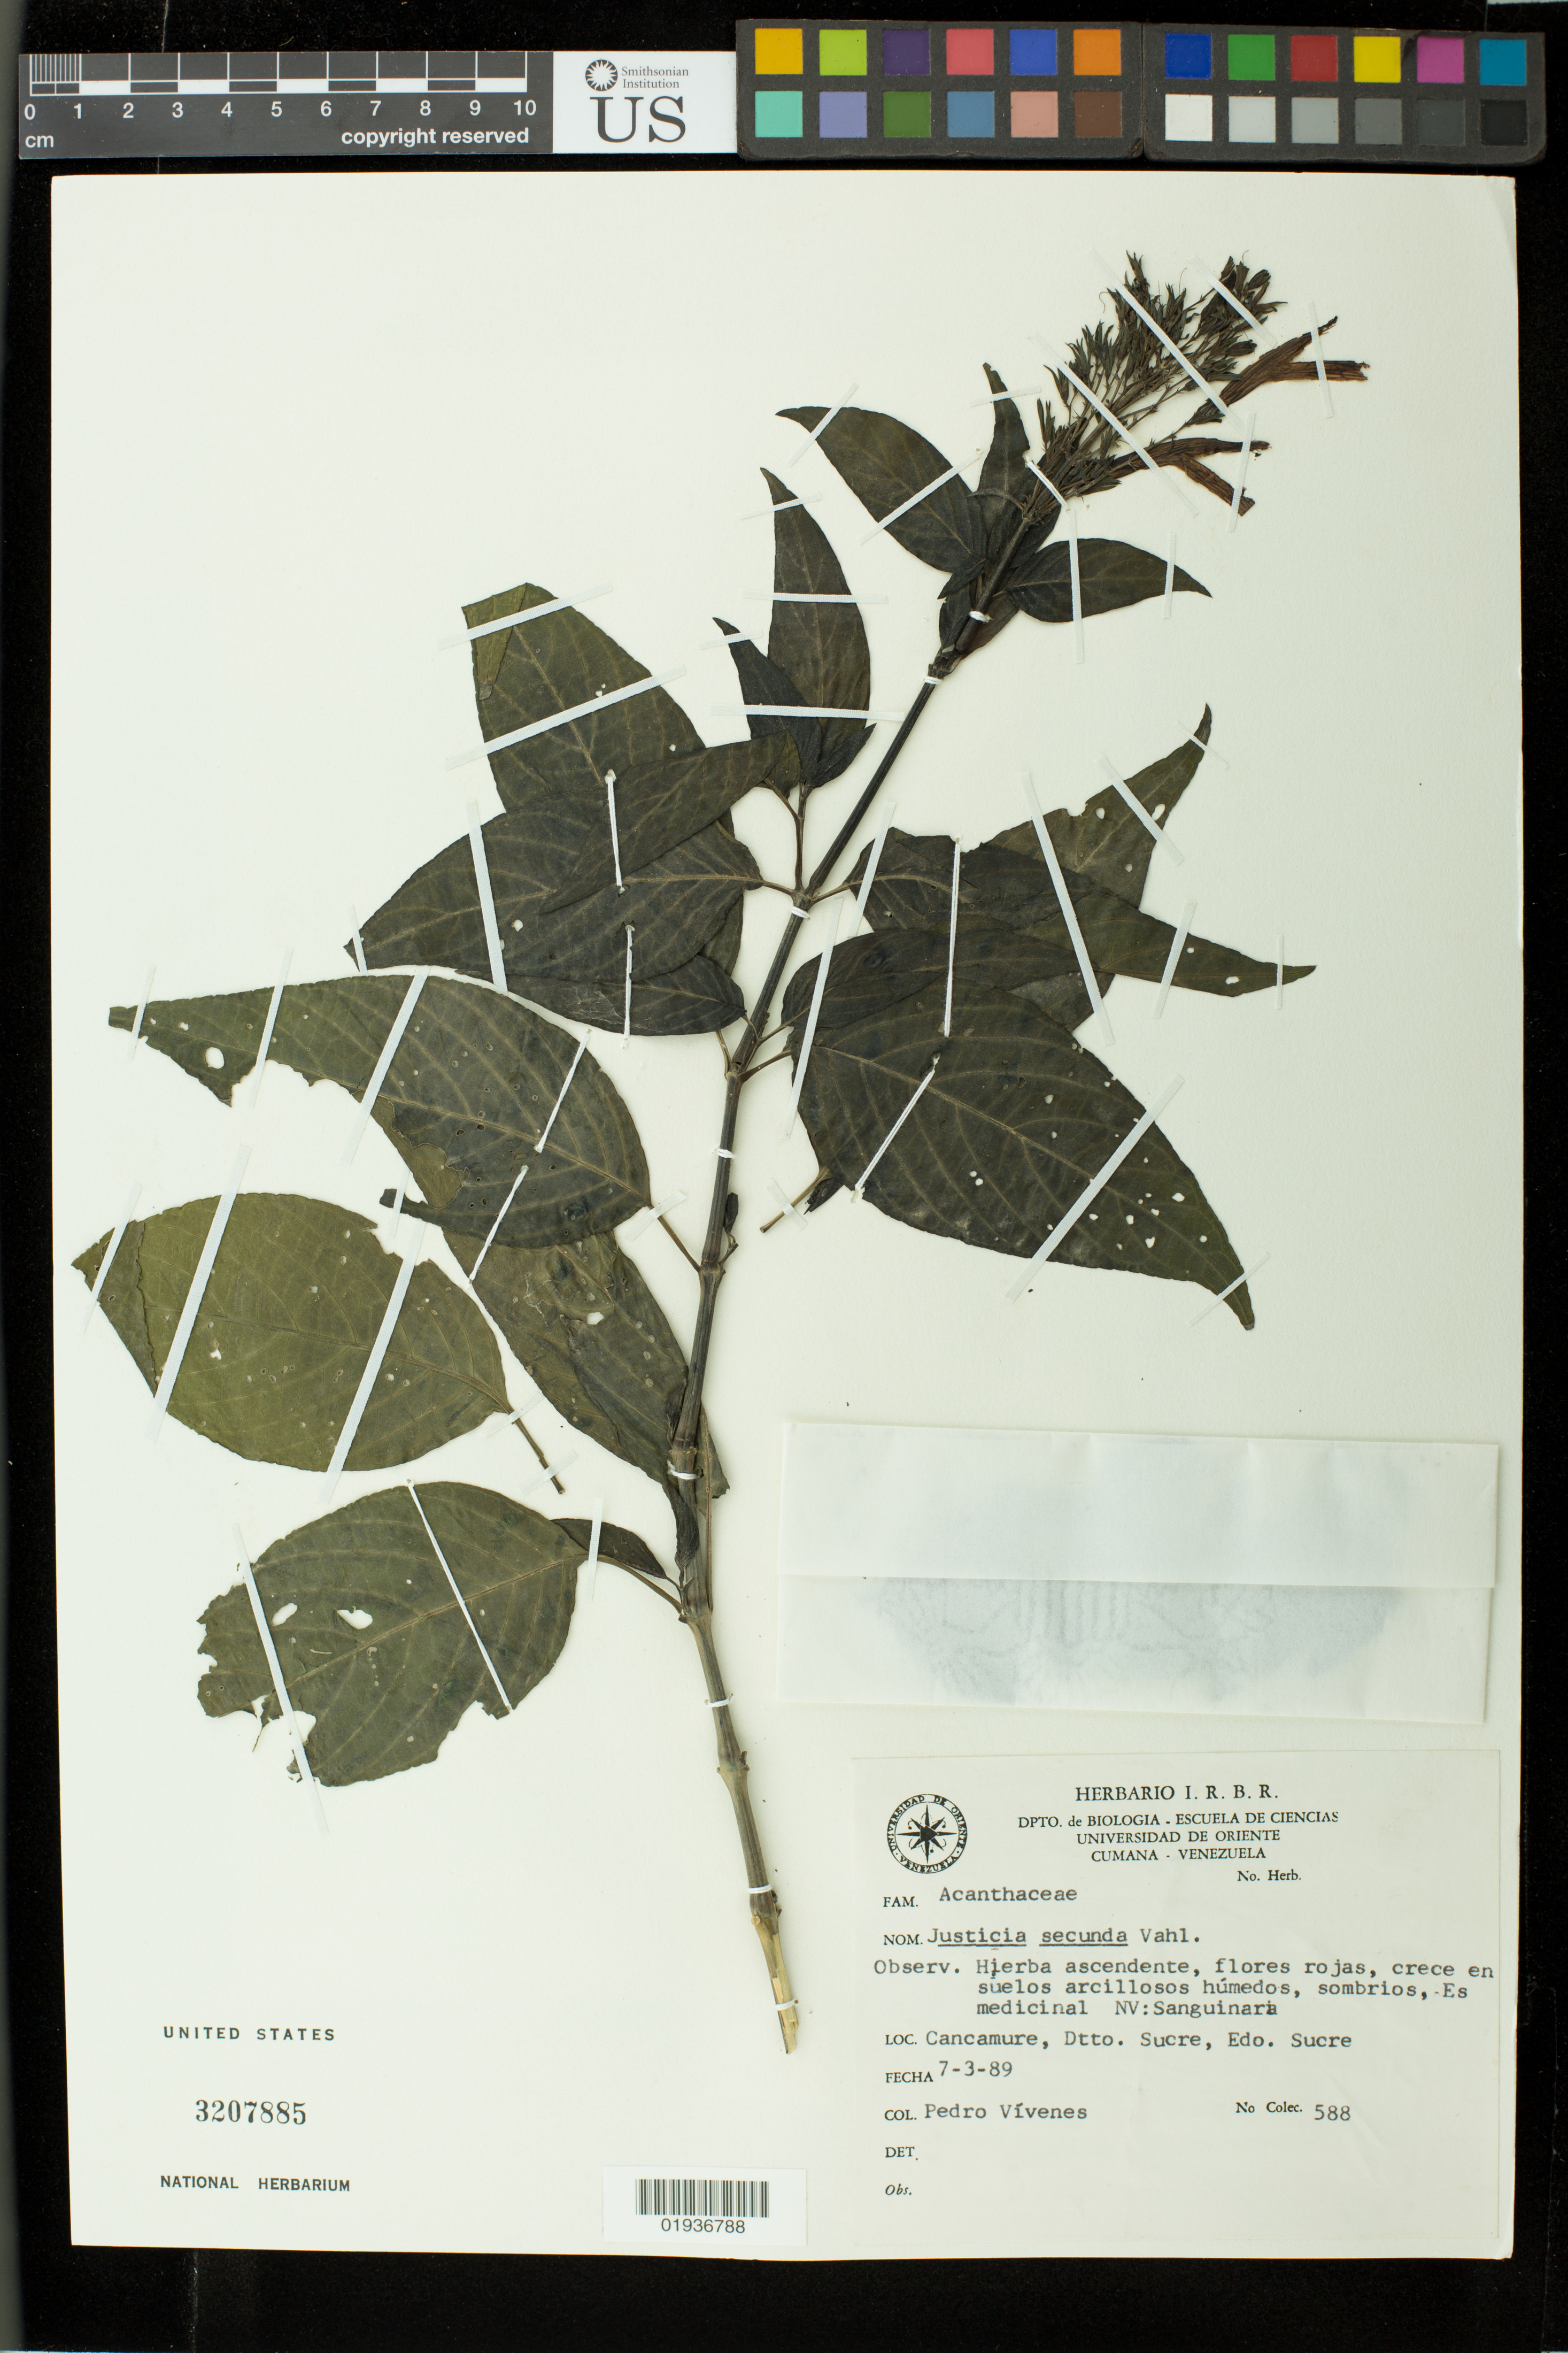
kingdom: Plantae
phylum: Tracheophyta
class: Magnoliopsida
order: Lamiales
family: Acanthaceae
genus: Justicia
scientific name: Justicia secunda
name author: Vahl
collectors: P. Vivenes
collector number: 588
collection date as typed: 7-3-89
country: Venezuela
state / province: Sucre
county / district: Sucre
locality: Cancamure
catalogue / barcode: US 3207885